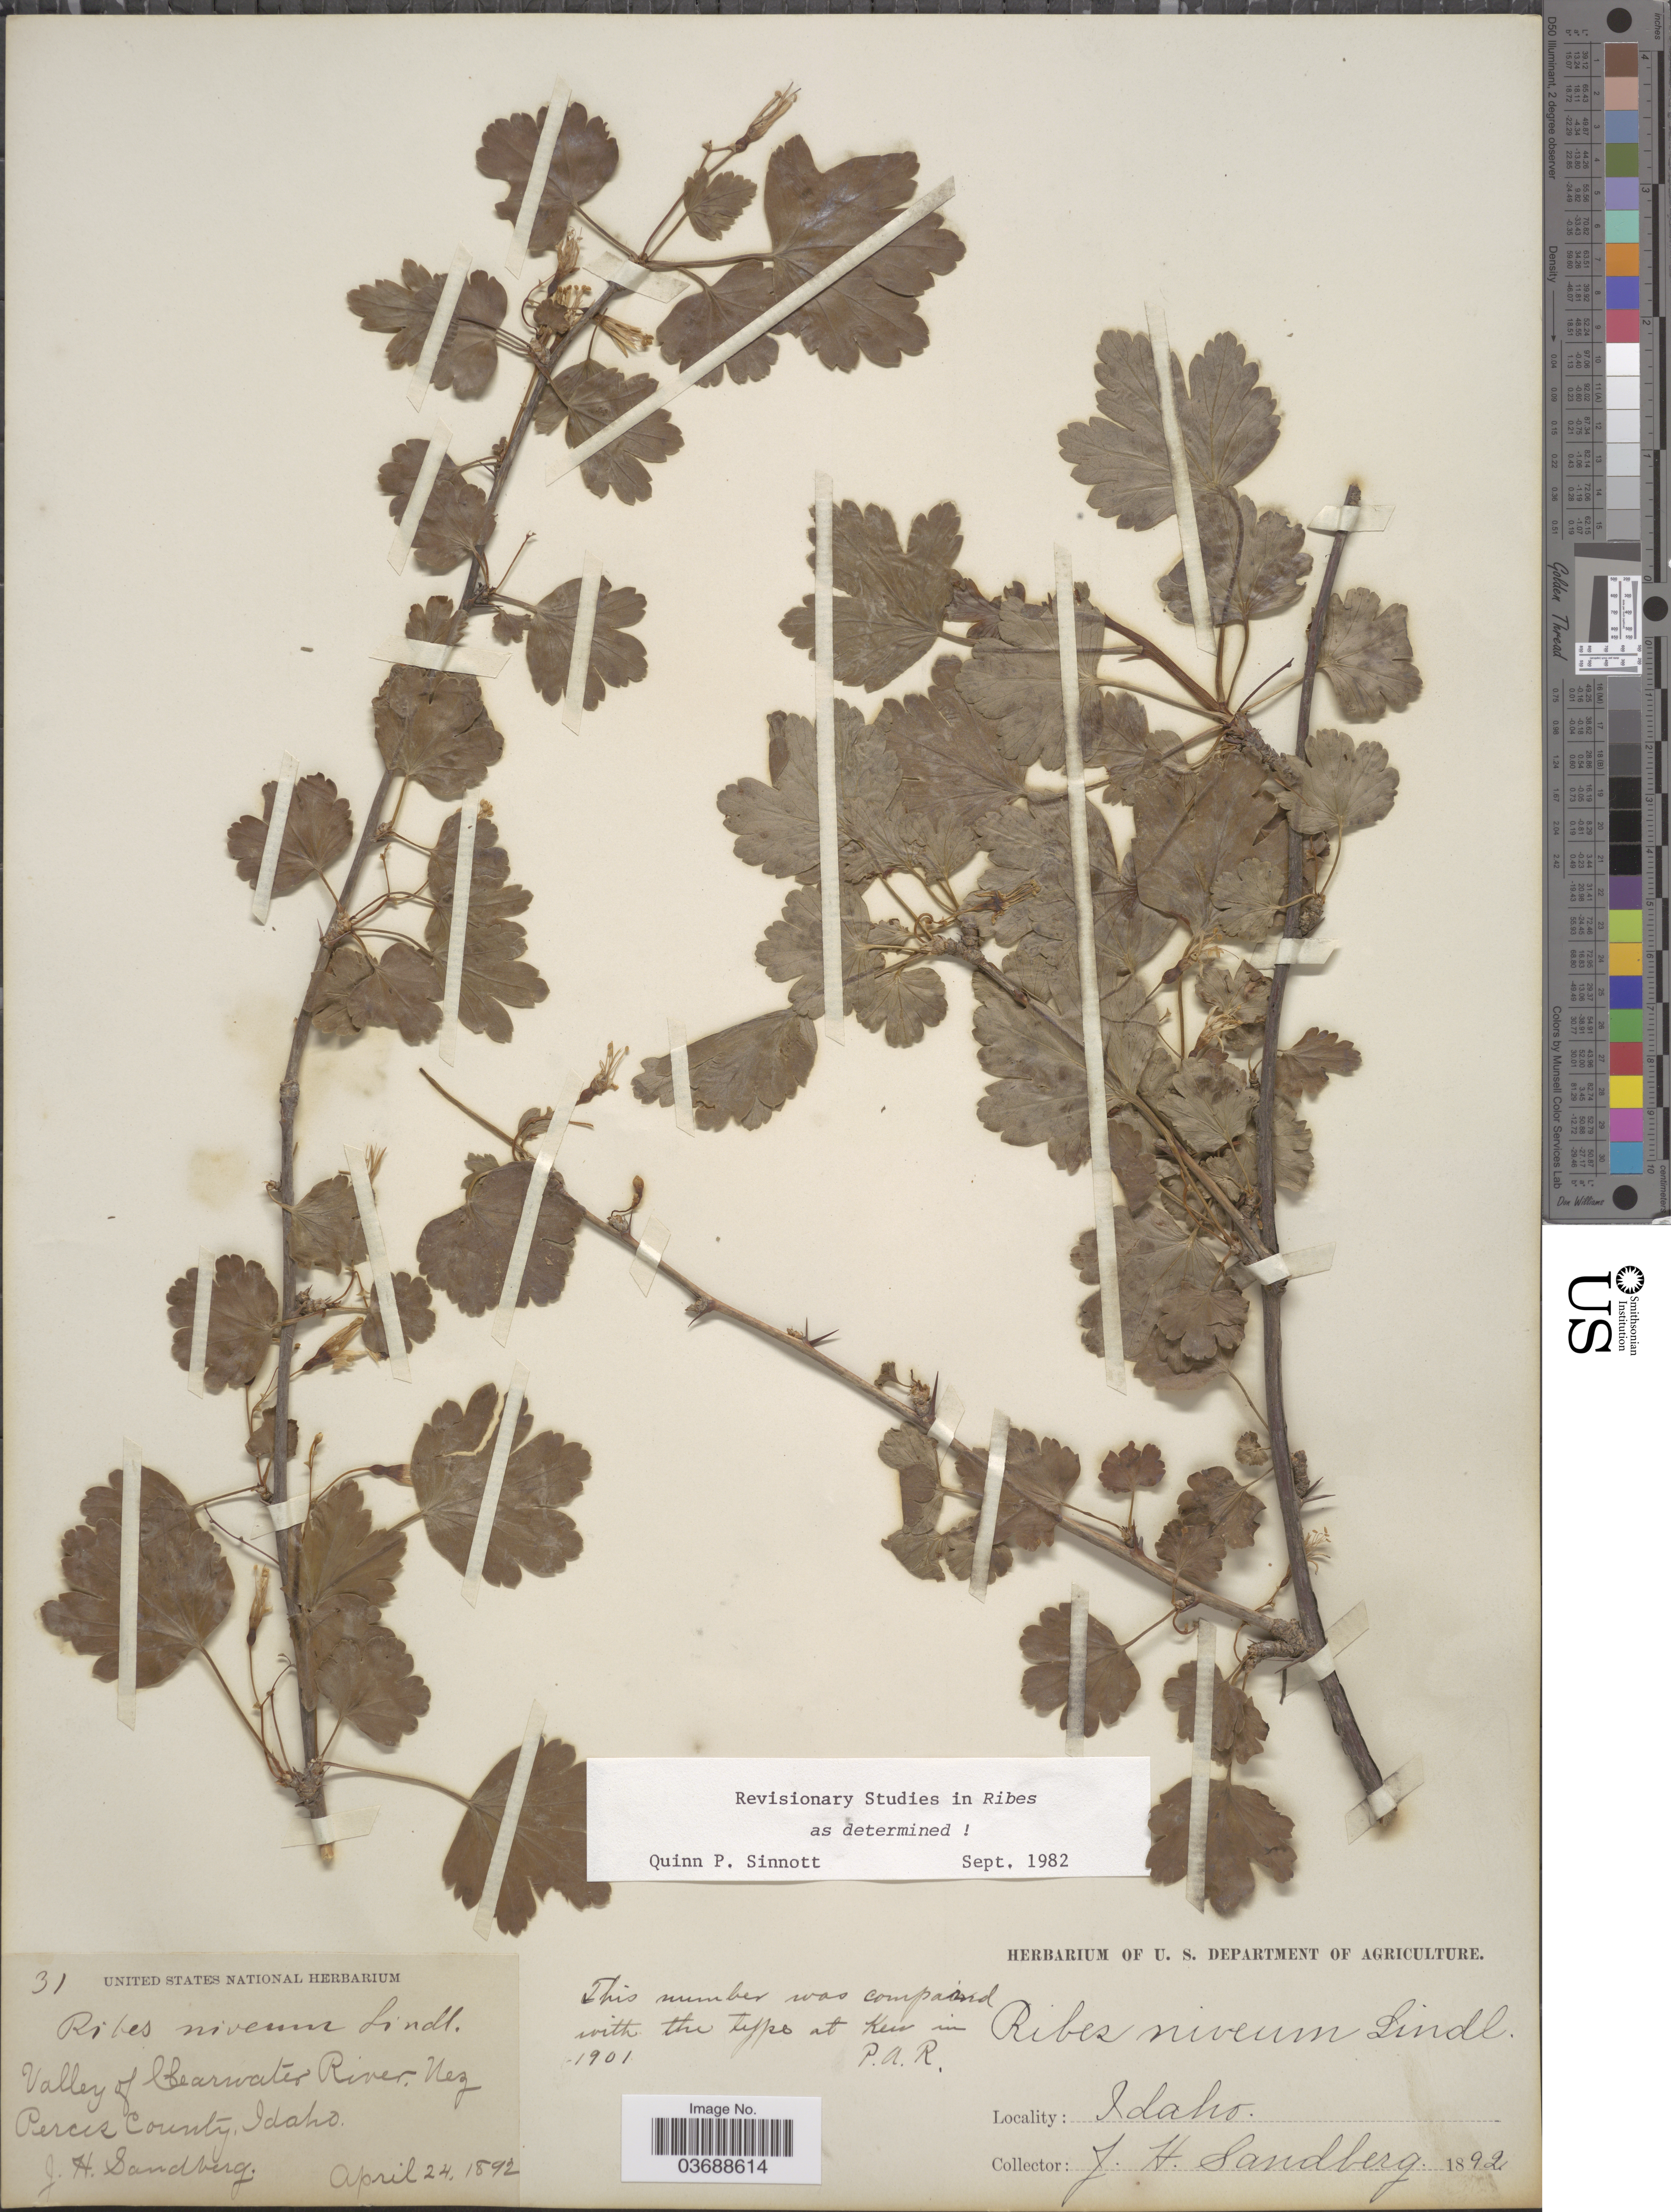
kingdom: Plantae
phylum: Tracheophyta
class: Magnoliopsida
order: Saxifragales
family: Grossulariaceae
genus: Ribes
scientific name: Ribes niveum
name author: Lindl.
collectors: J. H. Sandberg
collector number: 31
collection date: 1892-04-24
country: United States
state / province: Idaho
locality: Valley of Clearwater River, Nez Perces County.